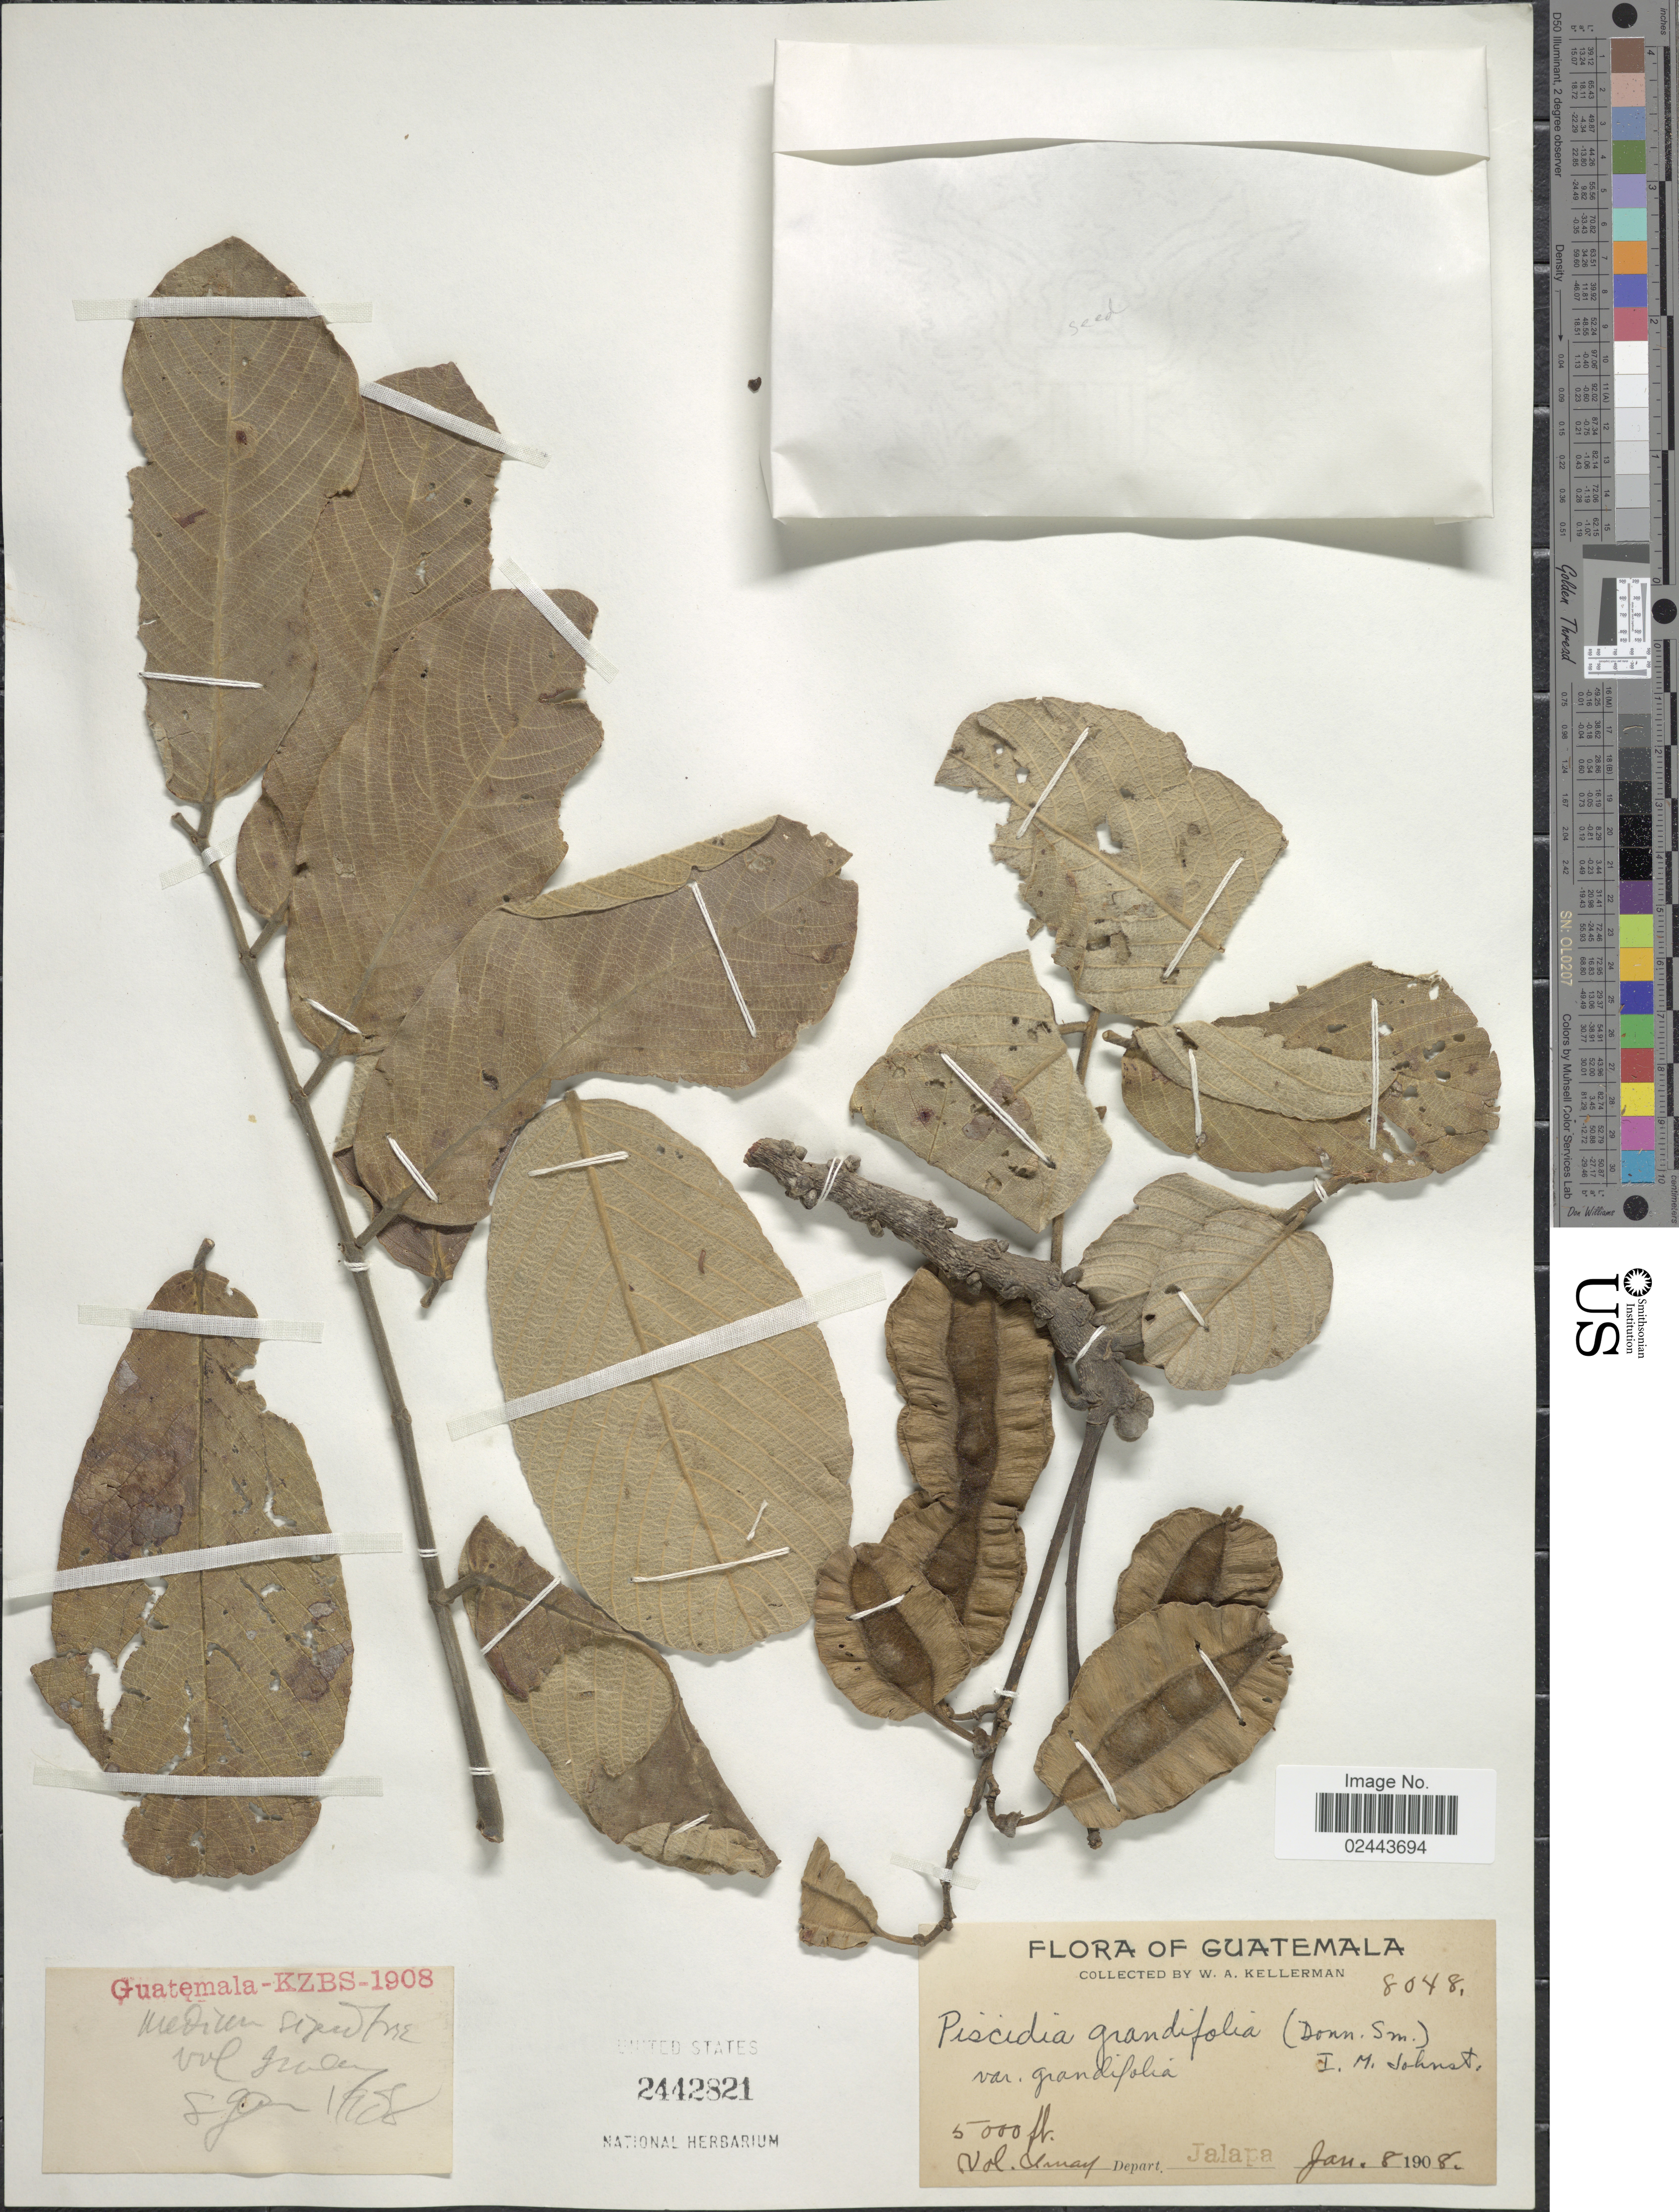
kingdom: Plantae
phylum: Tracheophyta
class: Magnoliopsida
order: Fabales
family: Fabaceae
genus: Piscidia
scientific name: Piscidia grandifolia var. grandifolia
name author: (Donn. Sm.) I.M. Johnst.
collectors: W. Kellerman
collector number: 8048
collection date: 1908-01-08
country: Guatemala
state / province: Jalapa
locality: Vol. Jumay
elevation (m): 1524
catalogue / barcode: US 2442821